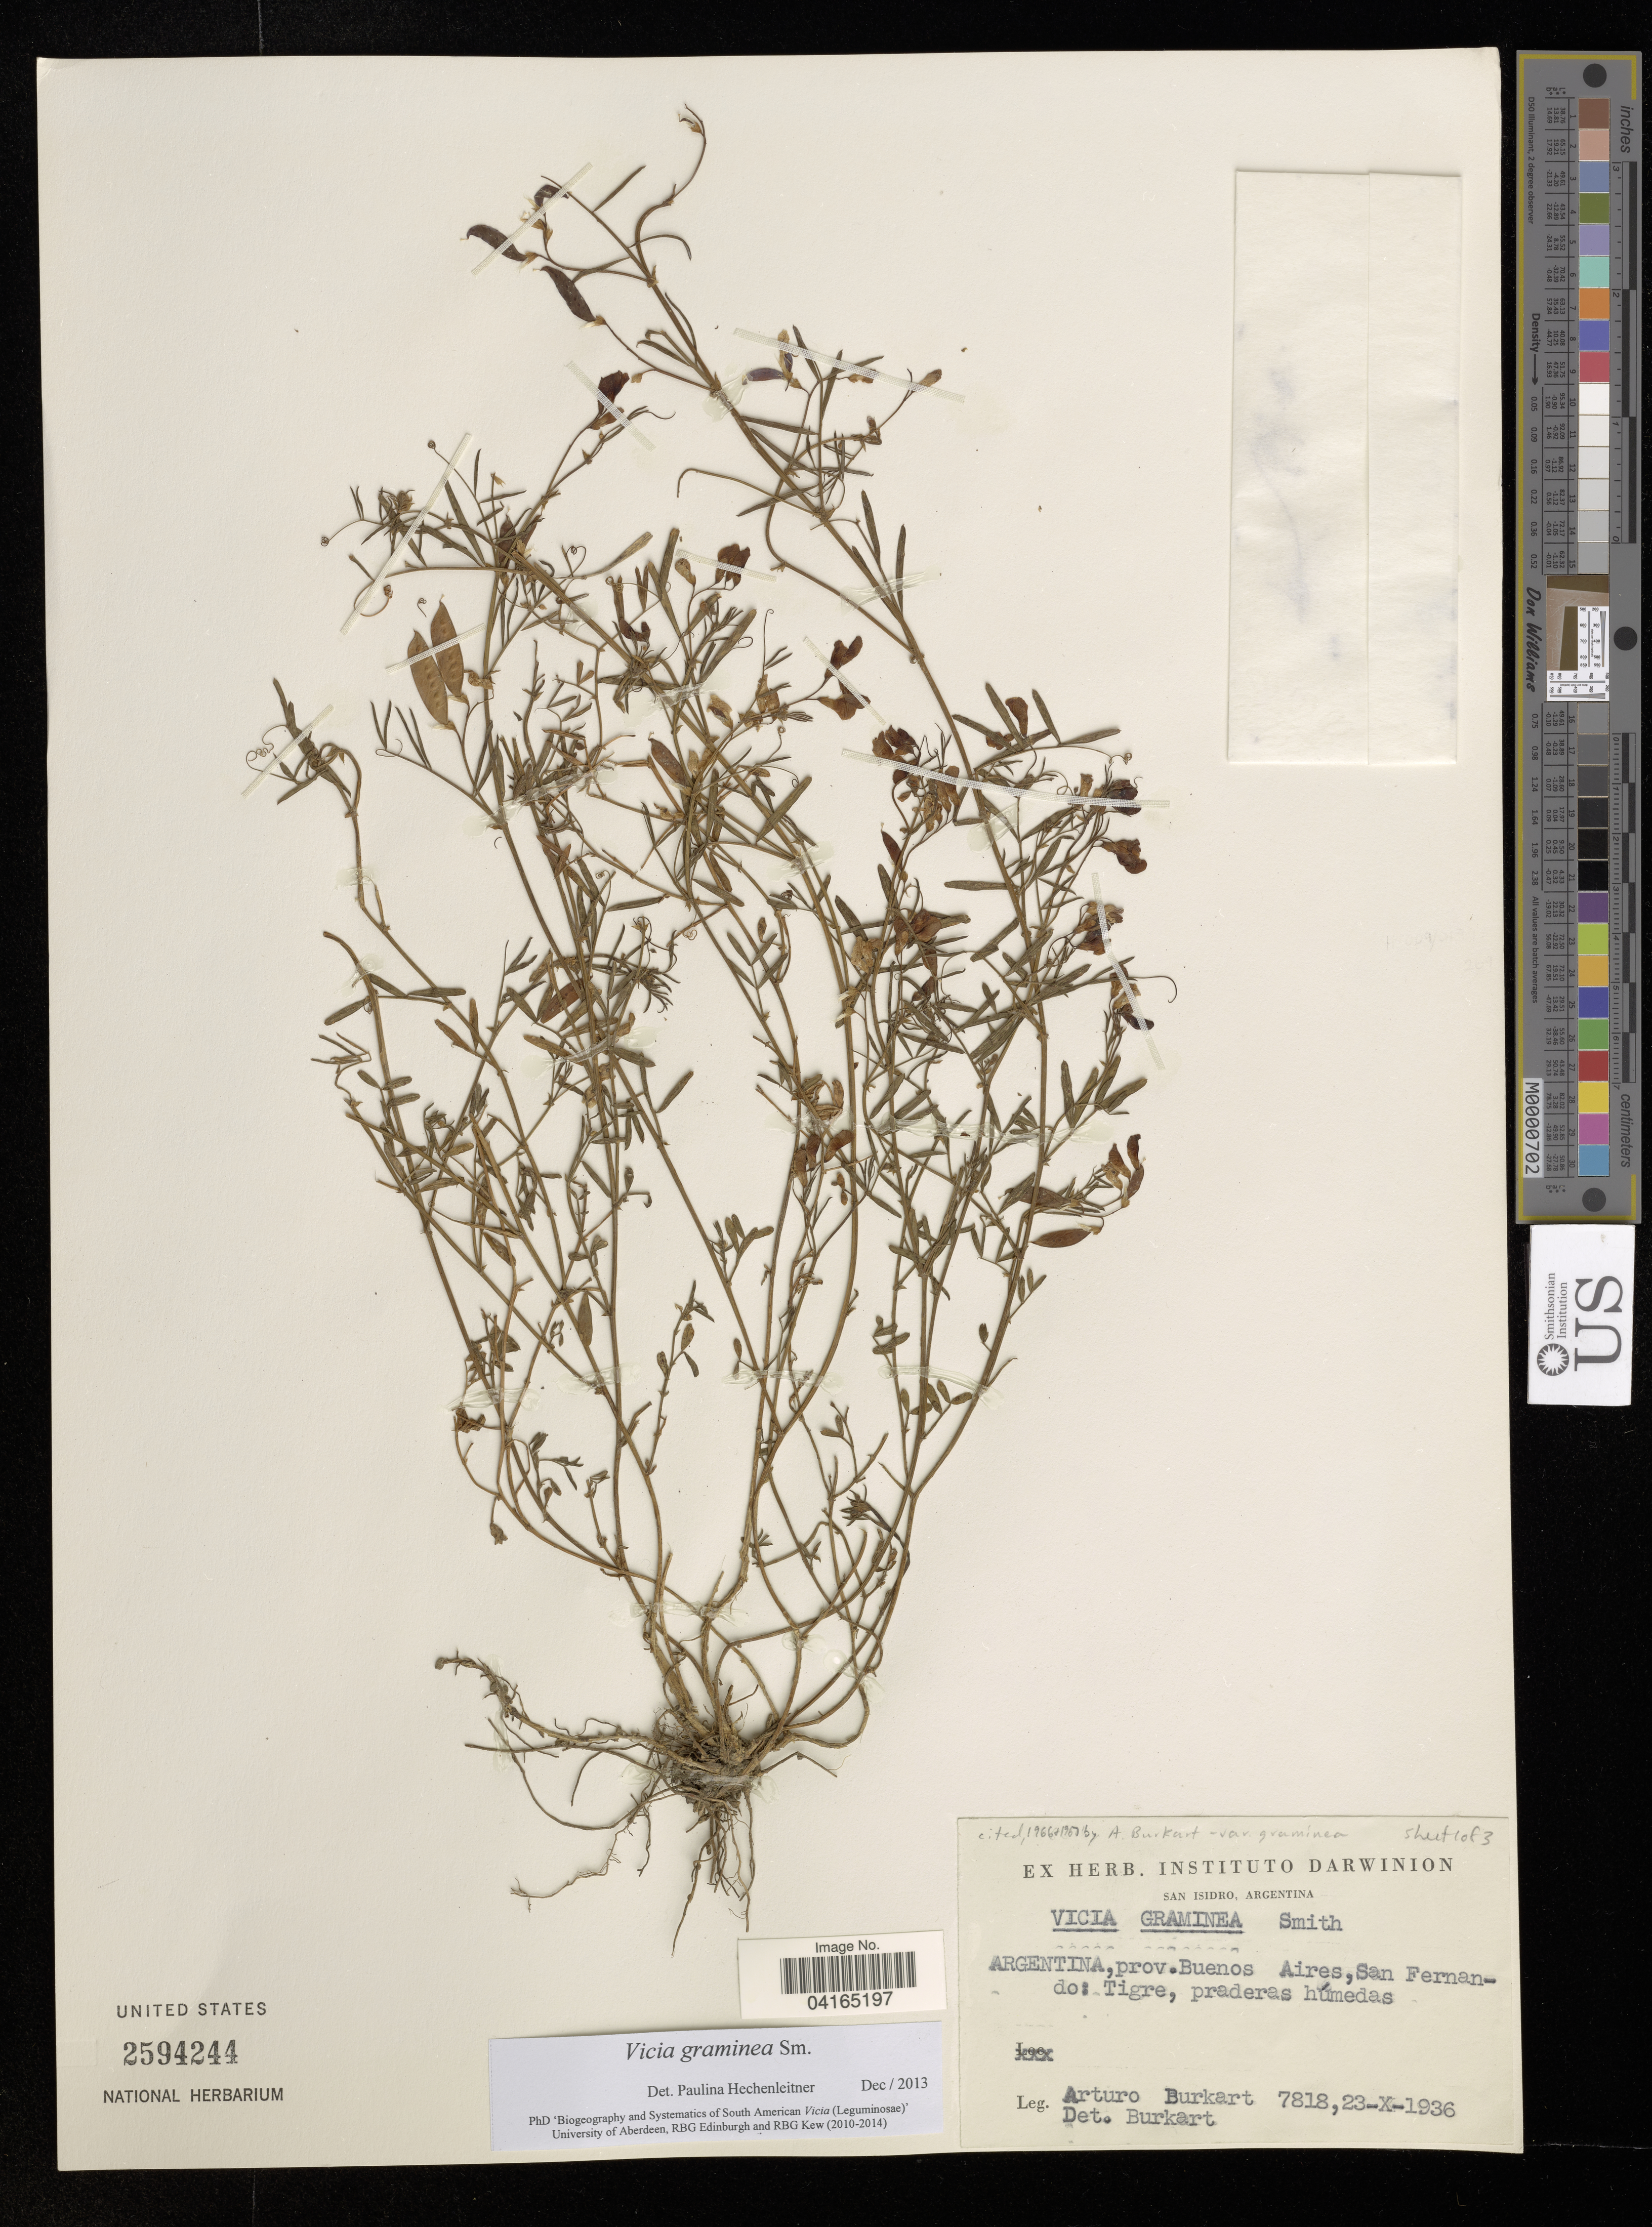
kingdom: Plantae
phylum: Tracheophyta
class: Magnoliopsida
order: Fabales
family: Fabaceae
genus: Vicia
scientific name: Vicia graminea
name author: Sm.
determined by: Hechenleitner, Paulina, RBG Edinburgh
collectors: A. E. Burkart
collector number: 7818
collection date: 1936-10-23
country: Argentina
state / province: Buenos Aires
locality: San Isidro. Prov. Buenos Aires, San Fernando: Tigre, praderas húmedas.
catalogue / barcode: US 2594244